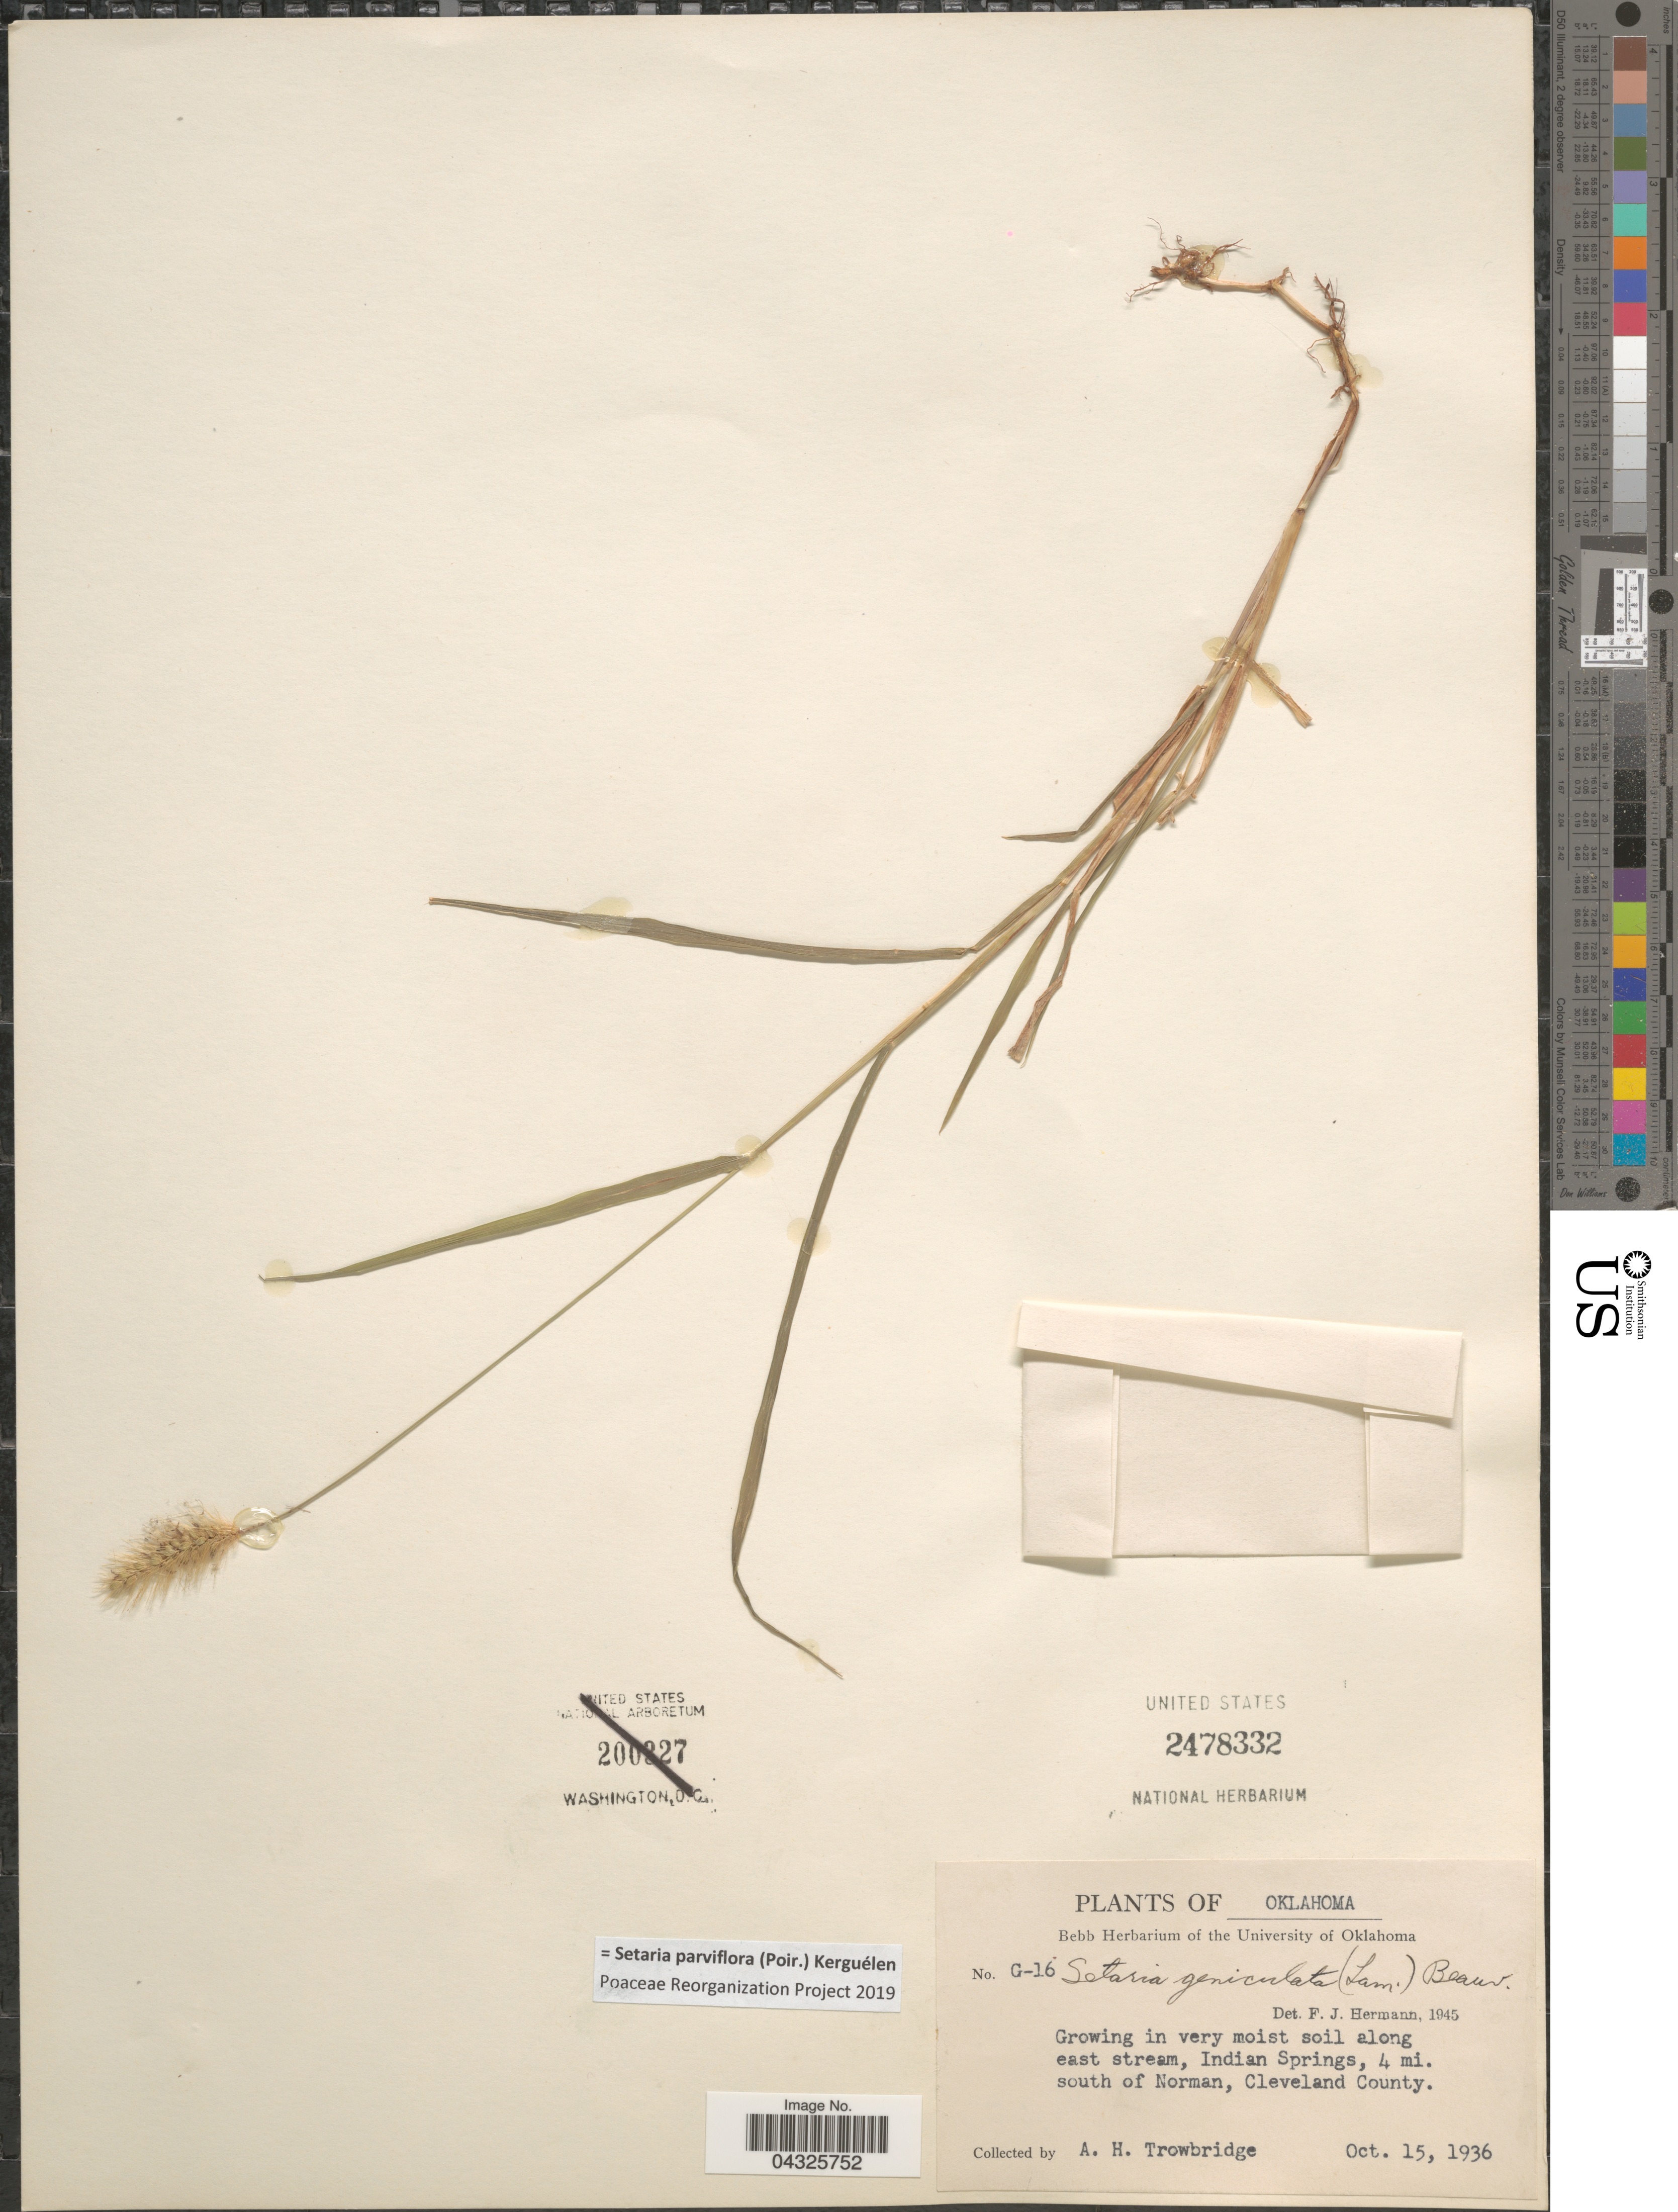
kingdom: Plantae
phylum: Tracheophyta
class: Liliopsida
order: Poales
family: Poaceae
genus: Setaria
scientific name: Setaria parviflora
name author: (Poir.) Kerguélen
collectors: A. H. Trowbridge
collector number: G-16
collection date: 1936-10-15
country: United States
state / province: Oklahoma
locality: In very moist soil along east stream, Indian Springs, 4 mi. south of Norman, Cleveland County.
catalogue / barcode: US 2478332